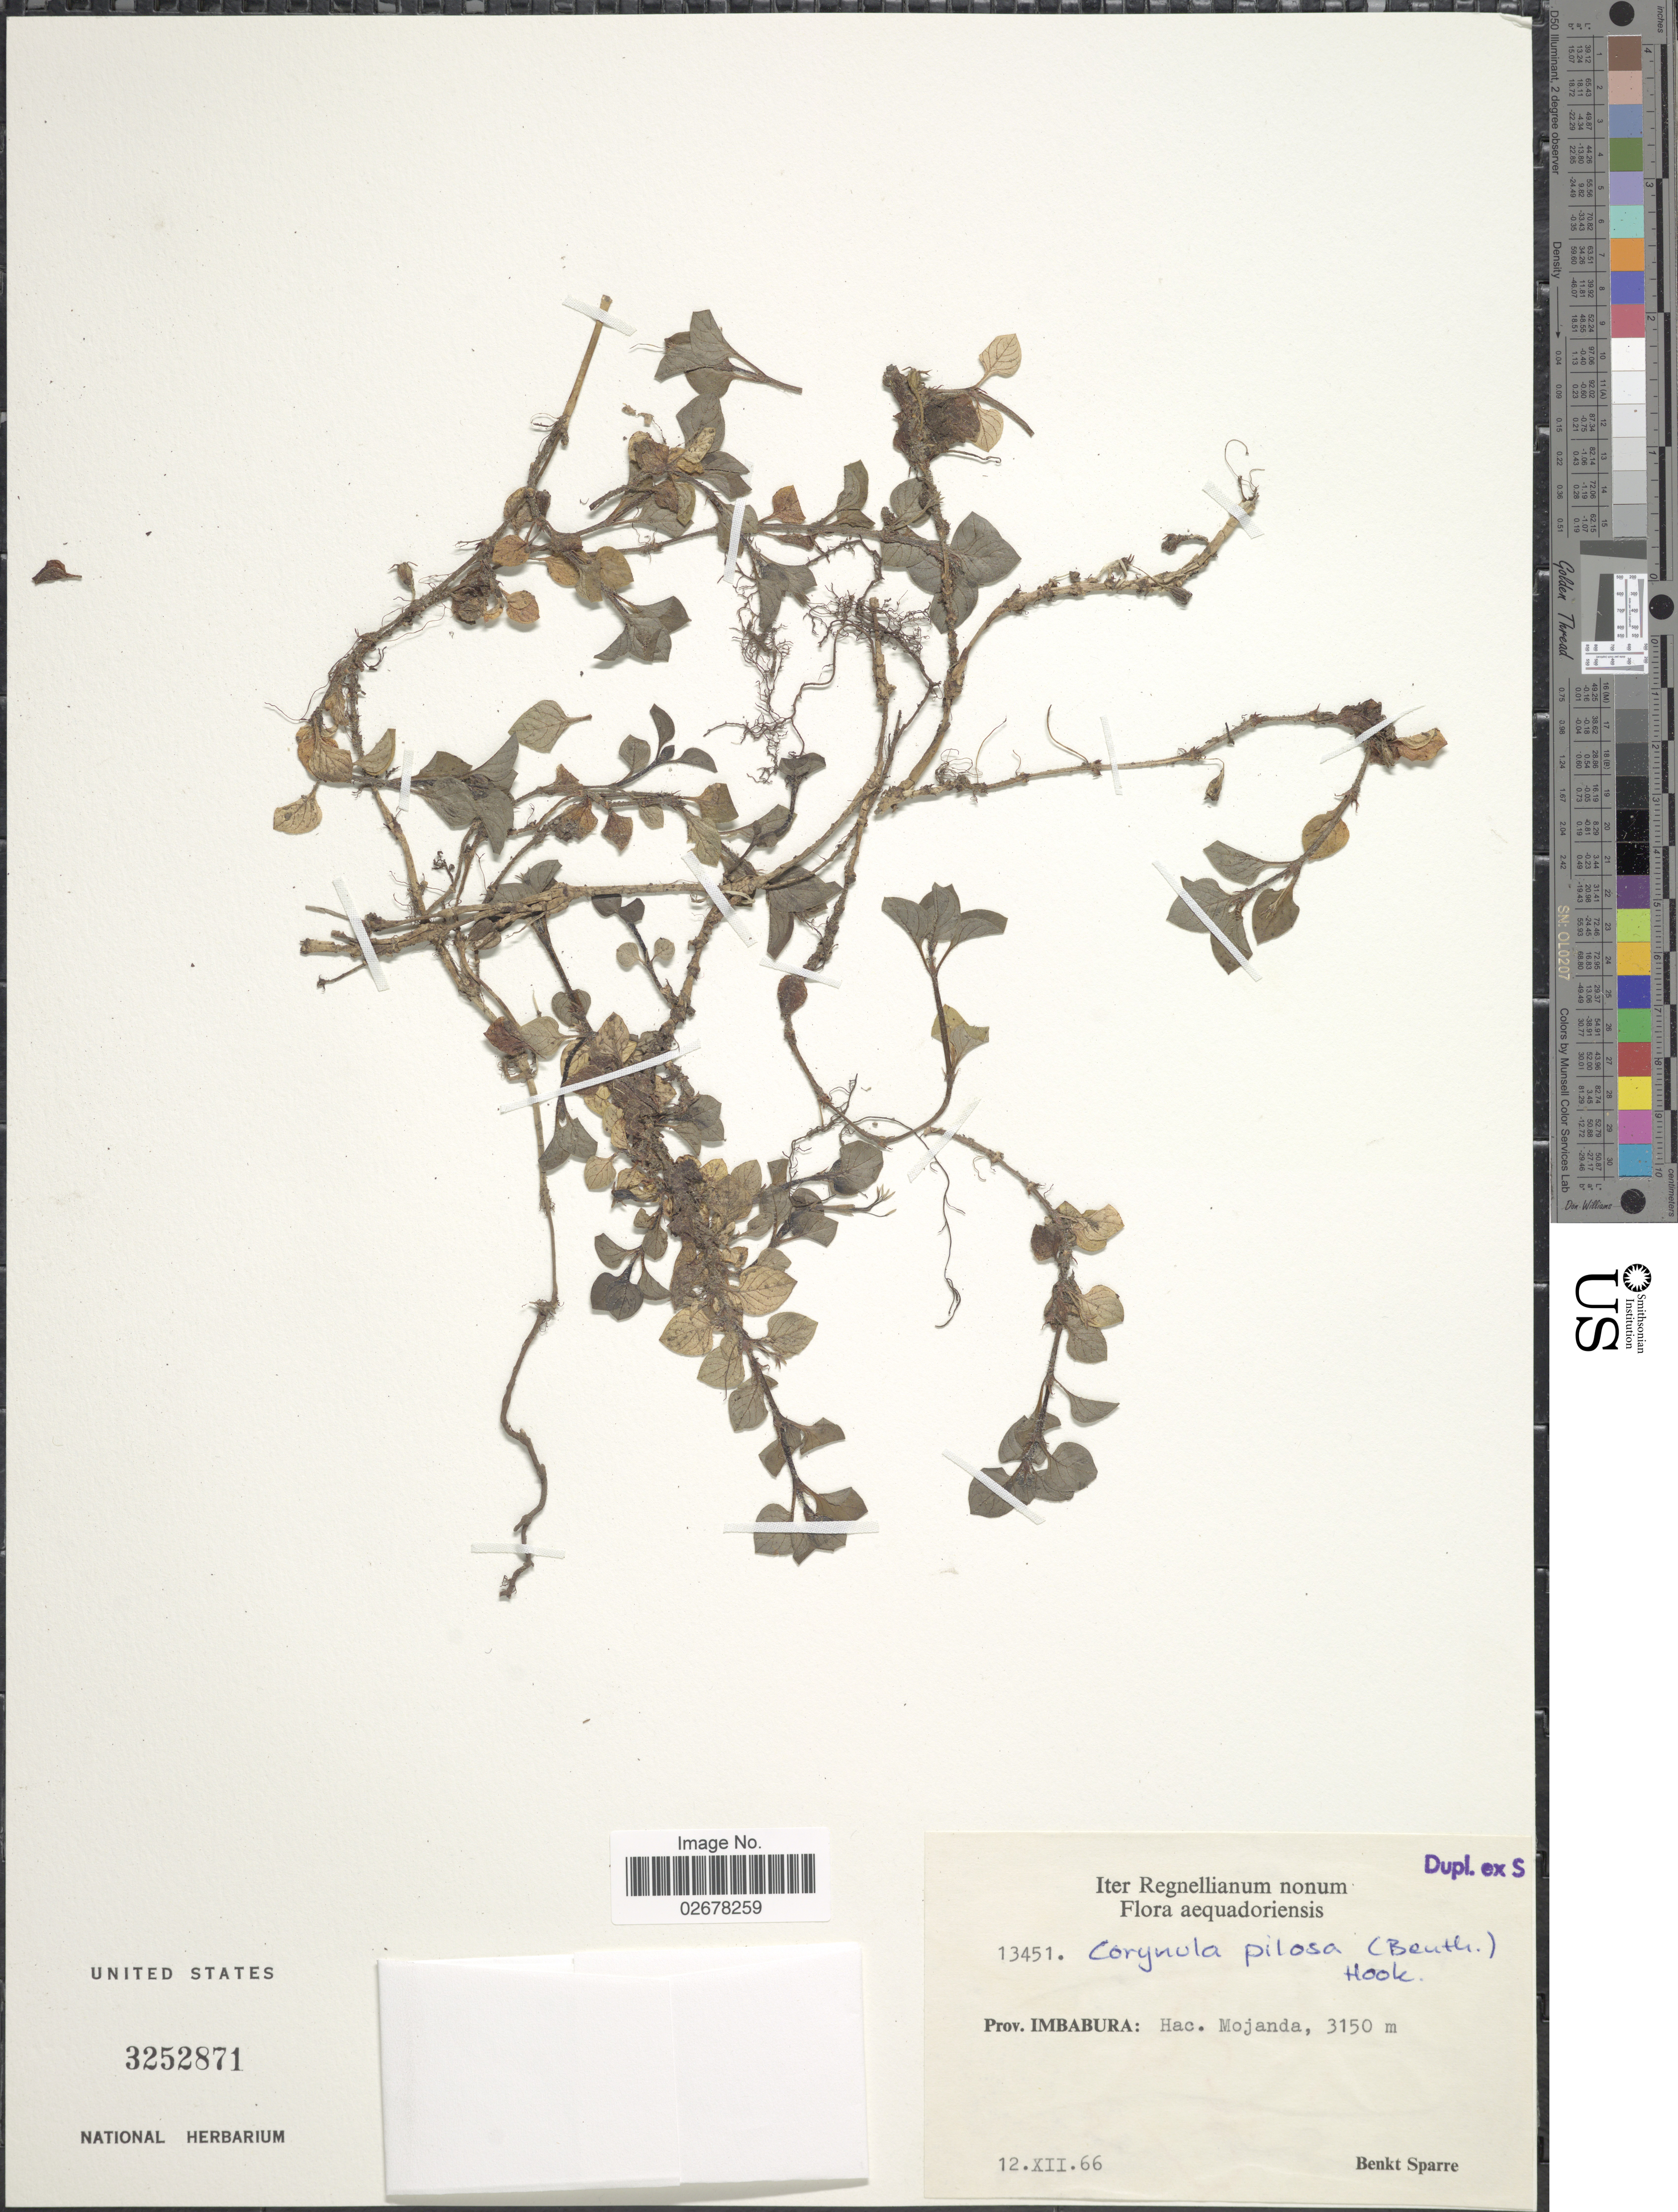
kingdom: Plantae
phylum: Tracheophyta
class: Magnoliopsida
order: Gentianales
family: Rubiaceae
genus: Leptostigma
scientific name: Leptostigma pilosum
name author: (Benth.) Fosberg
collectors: B. Sparre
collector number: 13451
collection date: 1966-12-12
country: Ecuador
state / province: Imbabura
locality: Hac. Mojanda.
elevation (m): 3150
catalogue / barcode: US 3252871